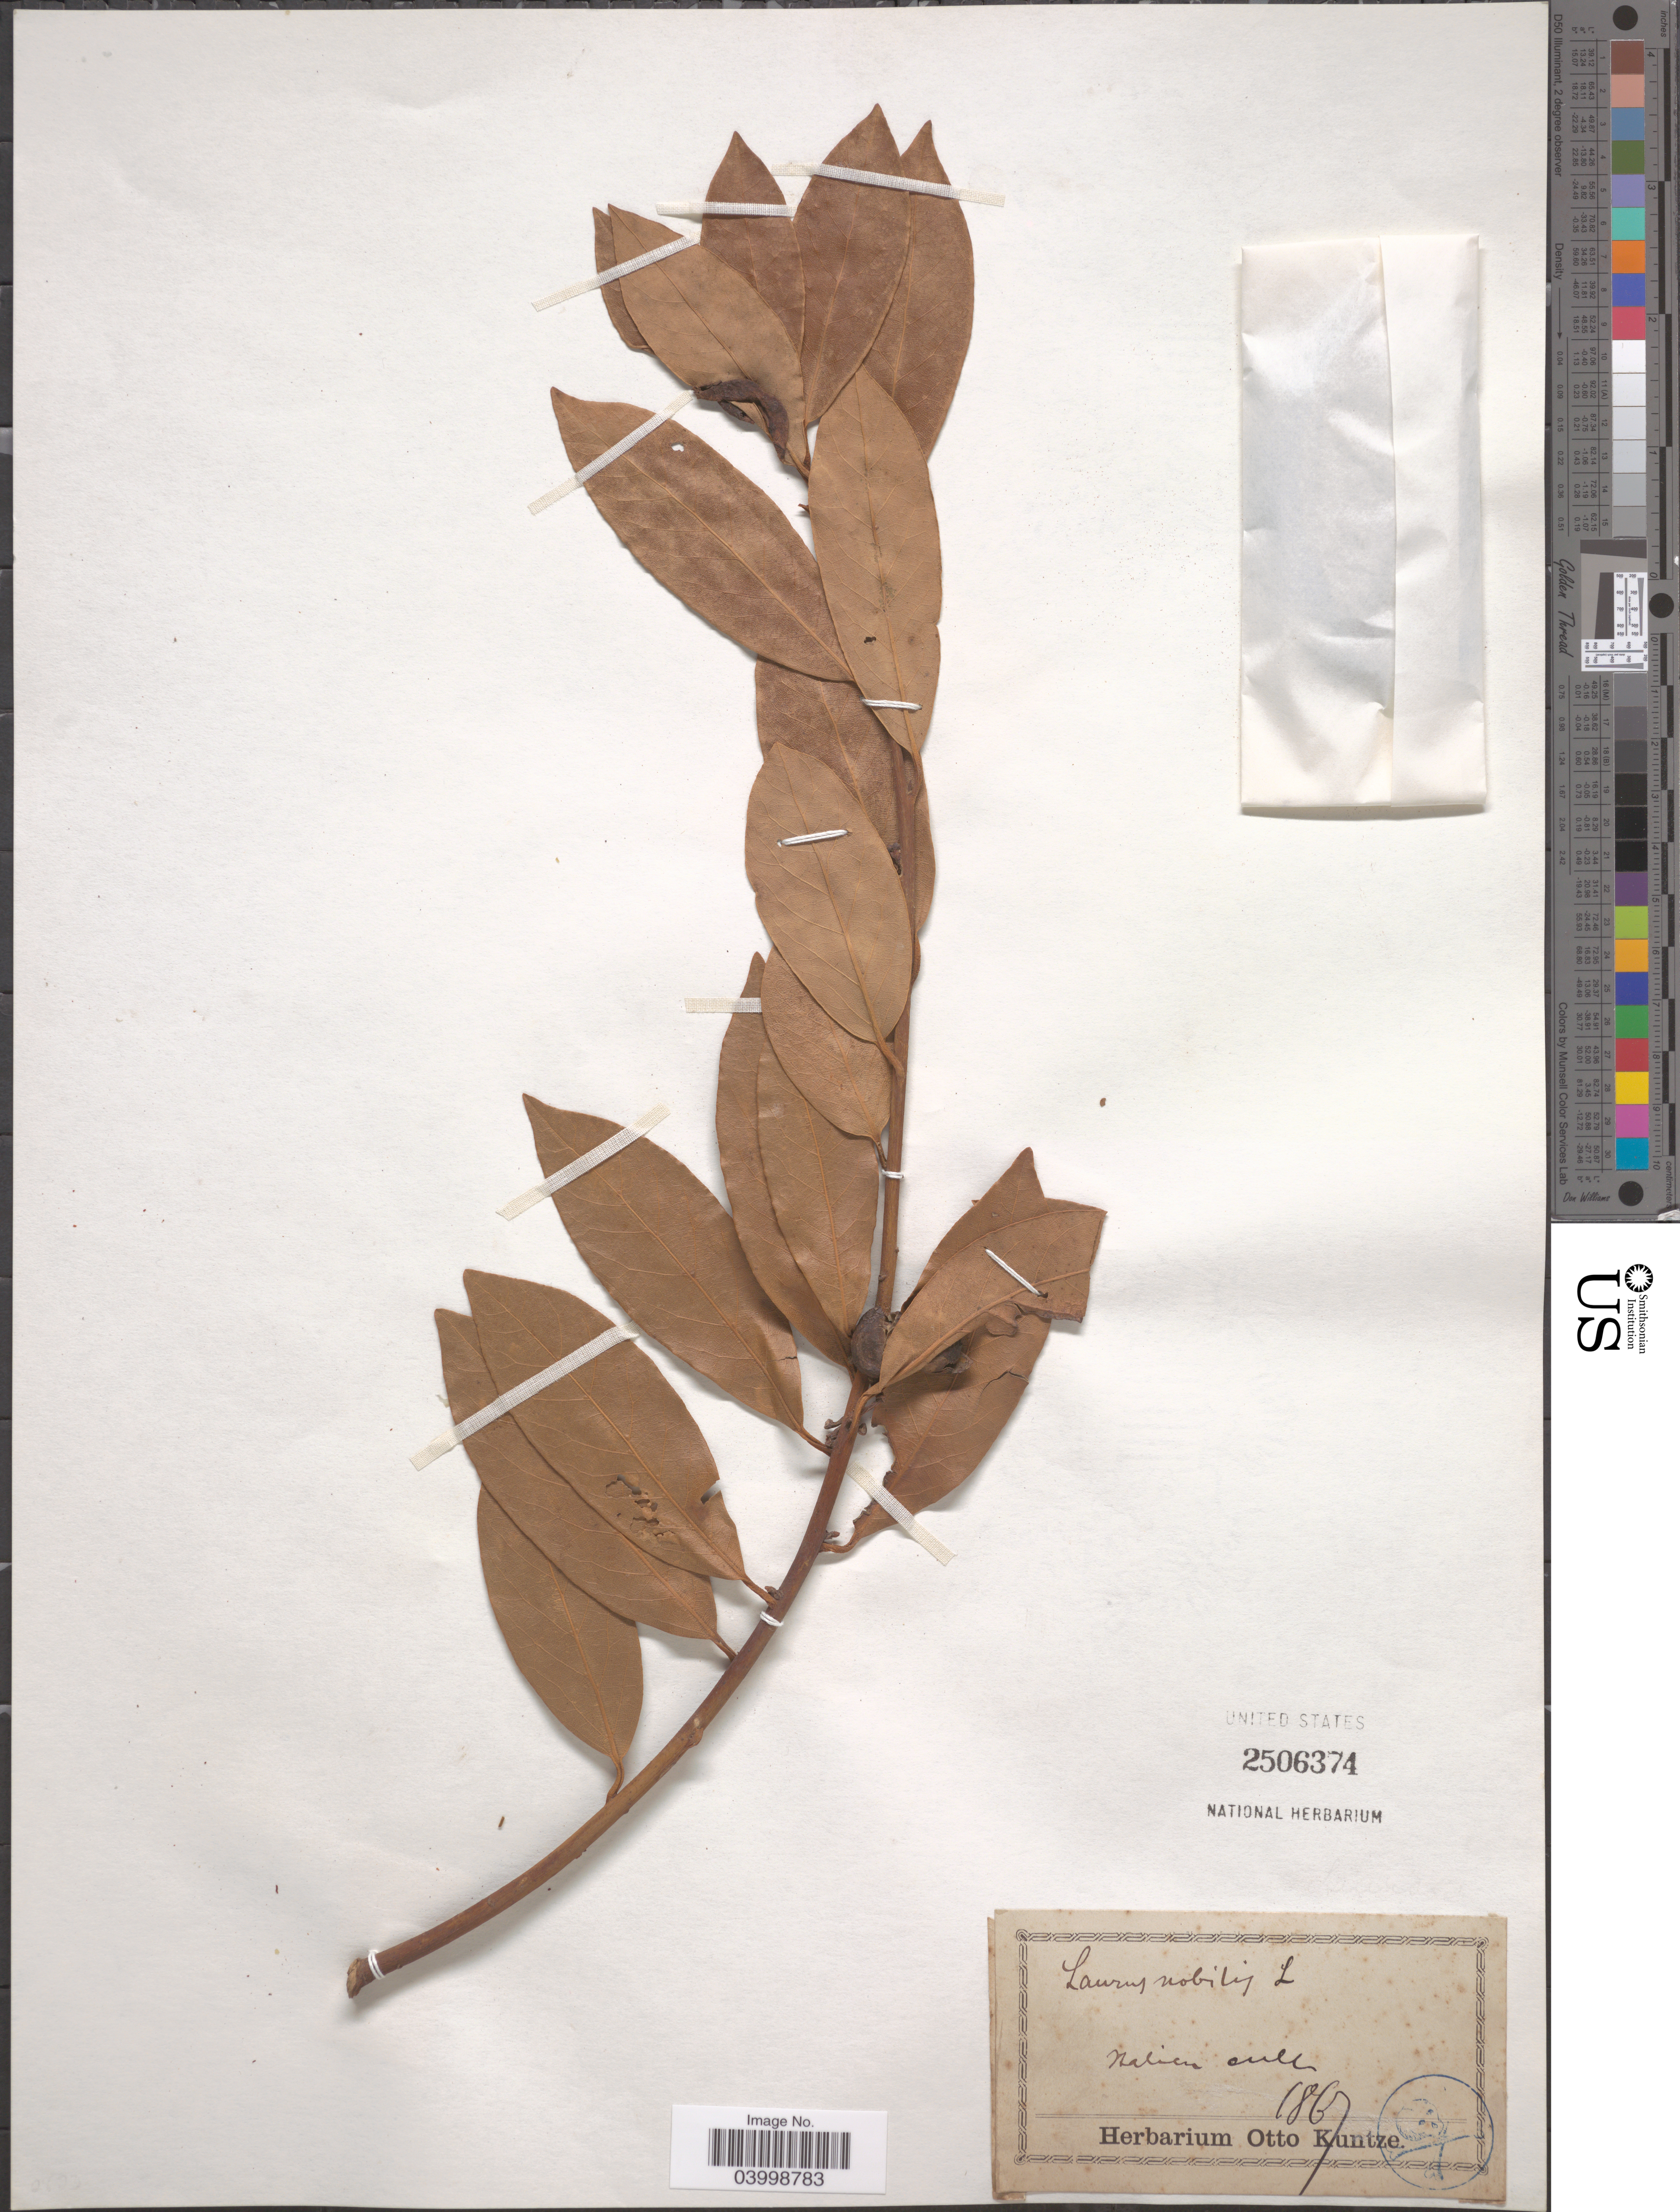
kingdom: Plantae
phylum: Tracheophyta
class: Magnoliopsida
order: Laurales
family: Lauraceae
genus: Laurus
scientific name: Laurus nobilis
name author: L.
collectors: ex herb. Otto Kuntze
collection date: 1867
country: Italy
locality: Italien cult.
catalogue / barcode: US 2506374